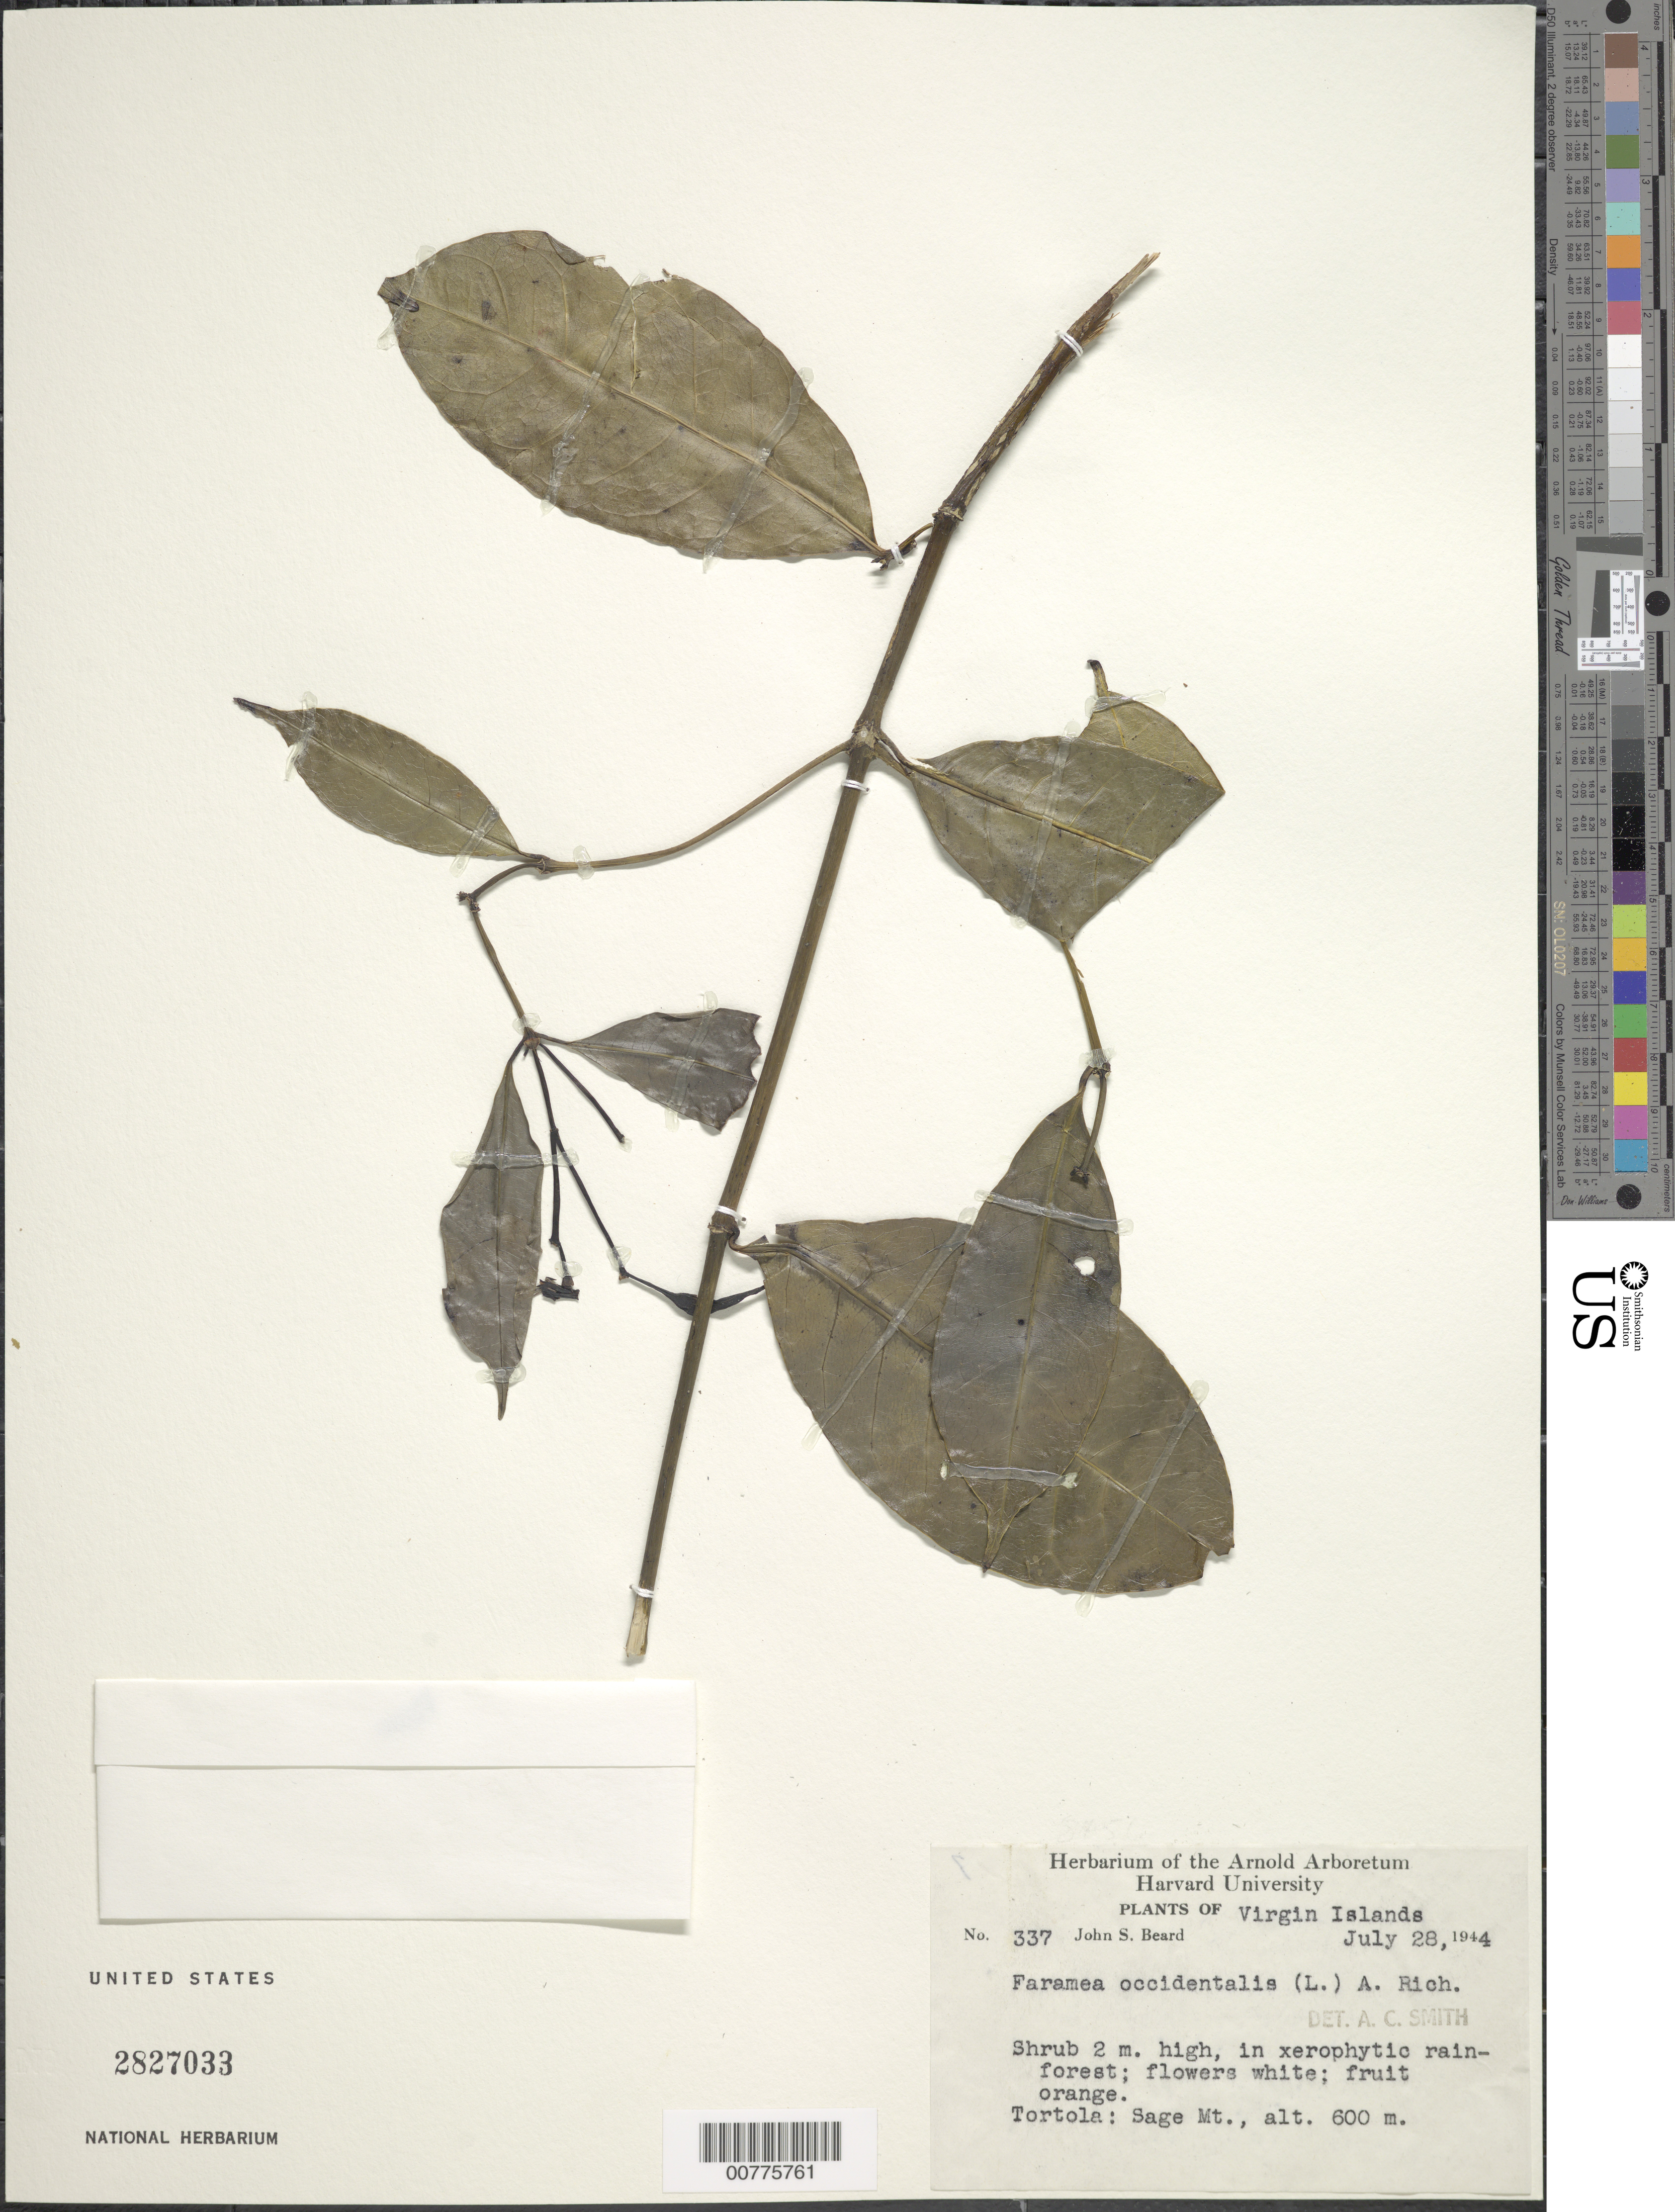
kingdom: Plantae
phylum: Tracheophyta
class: Magnoliopsida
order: Gentianales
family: Rubiaceae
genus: Faramea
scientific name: Faramea occidentalis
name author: (L.) A. Rich.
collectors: J. Beard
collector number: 337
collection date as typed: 28 Jul 1944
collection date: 1944-07-28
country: British Virgin Islands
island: Tortola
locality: Sage Mt.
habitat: Xerophytic rainforest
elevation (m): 600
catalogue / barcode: US 2827033